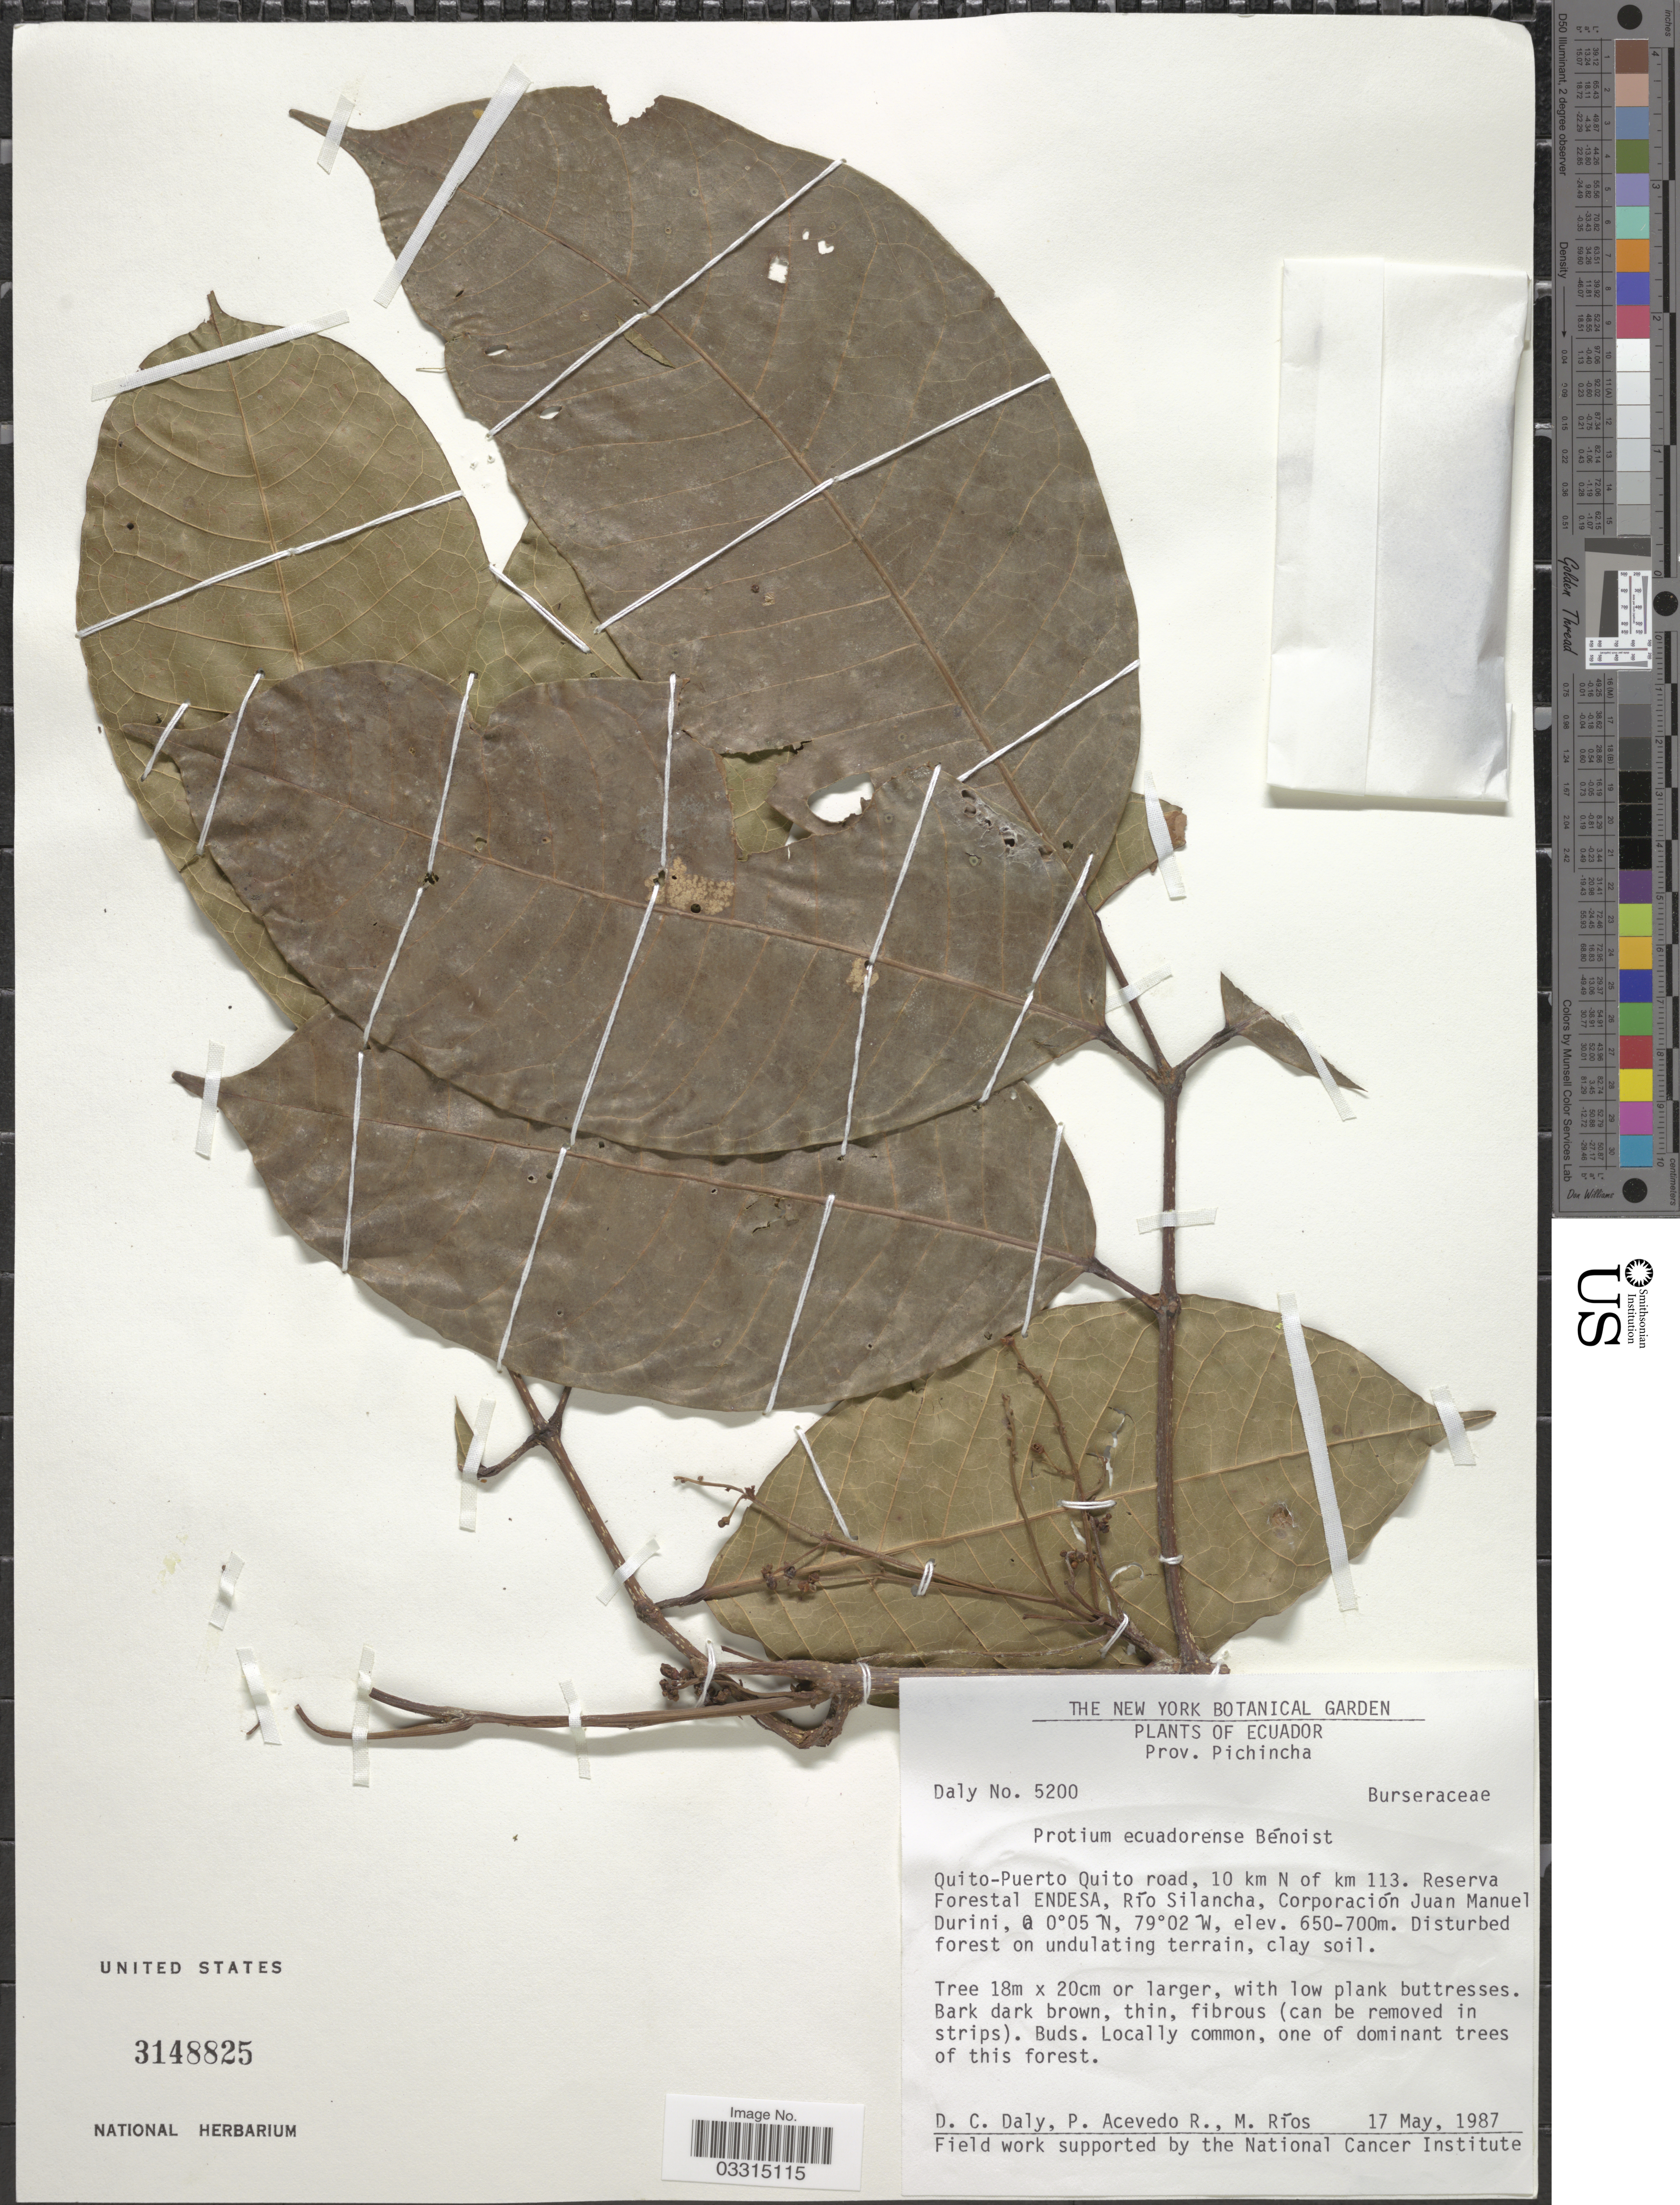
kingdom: Plantae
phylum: Tracheophyta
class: Magnoliopsida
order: Sapindales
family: Burseraceae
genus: Protium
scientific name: Protium ecuadorense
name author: Benoist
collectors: D. C. Daly, P. Acevedo R. & M. Rios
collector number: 5200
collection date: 1987-05-17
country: Ecuador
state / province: Pichincha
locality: Quito-Puerto Quito road, 10 km N of km 113. Reserva Forestal ENDESA, Río Silancha, Corporación Juan Manuel Durini.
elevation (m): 650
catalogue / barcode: US 3148825